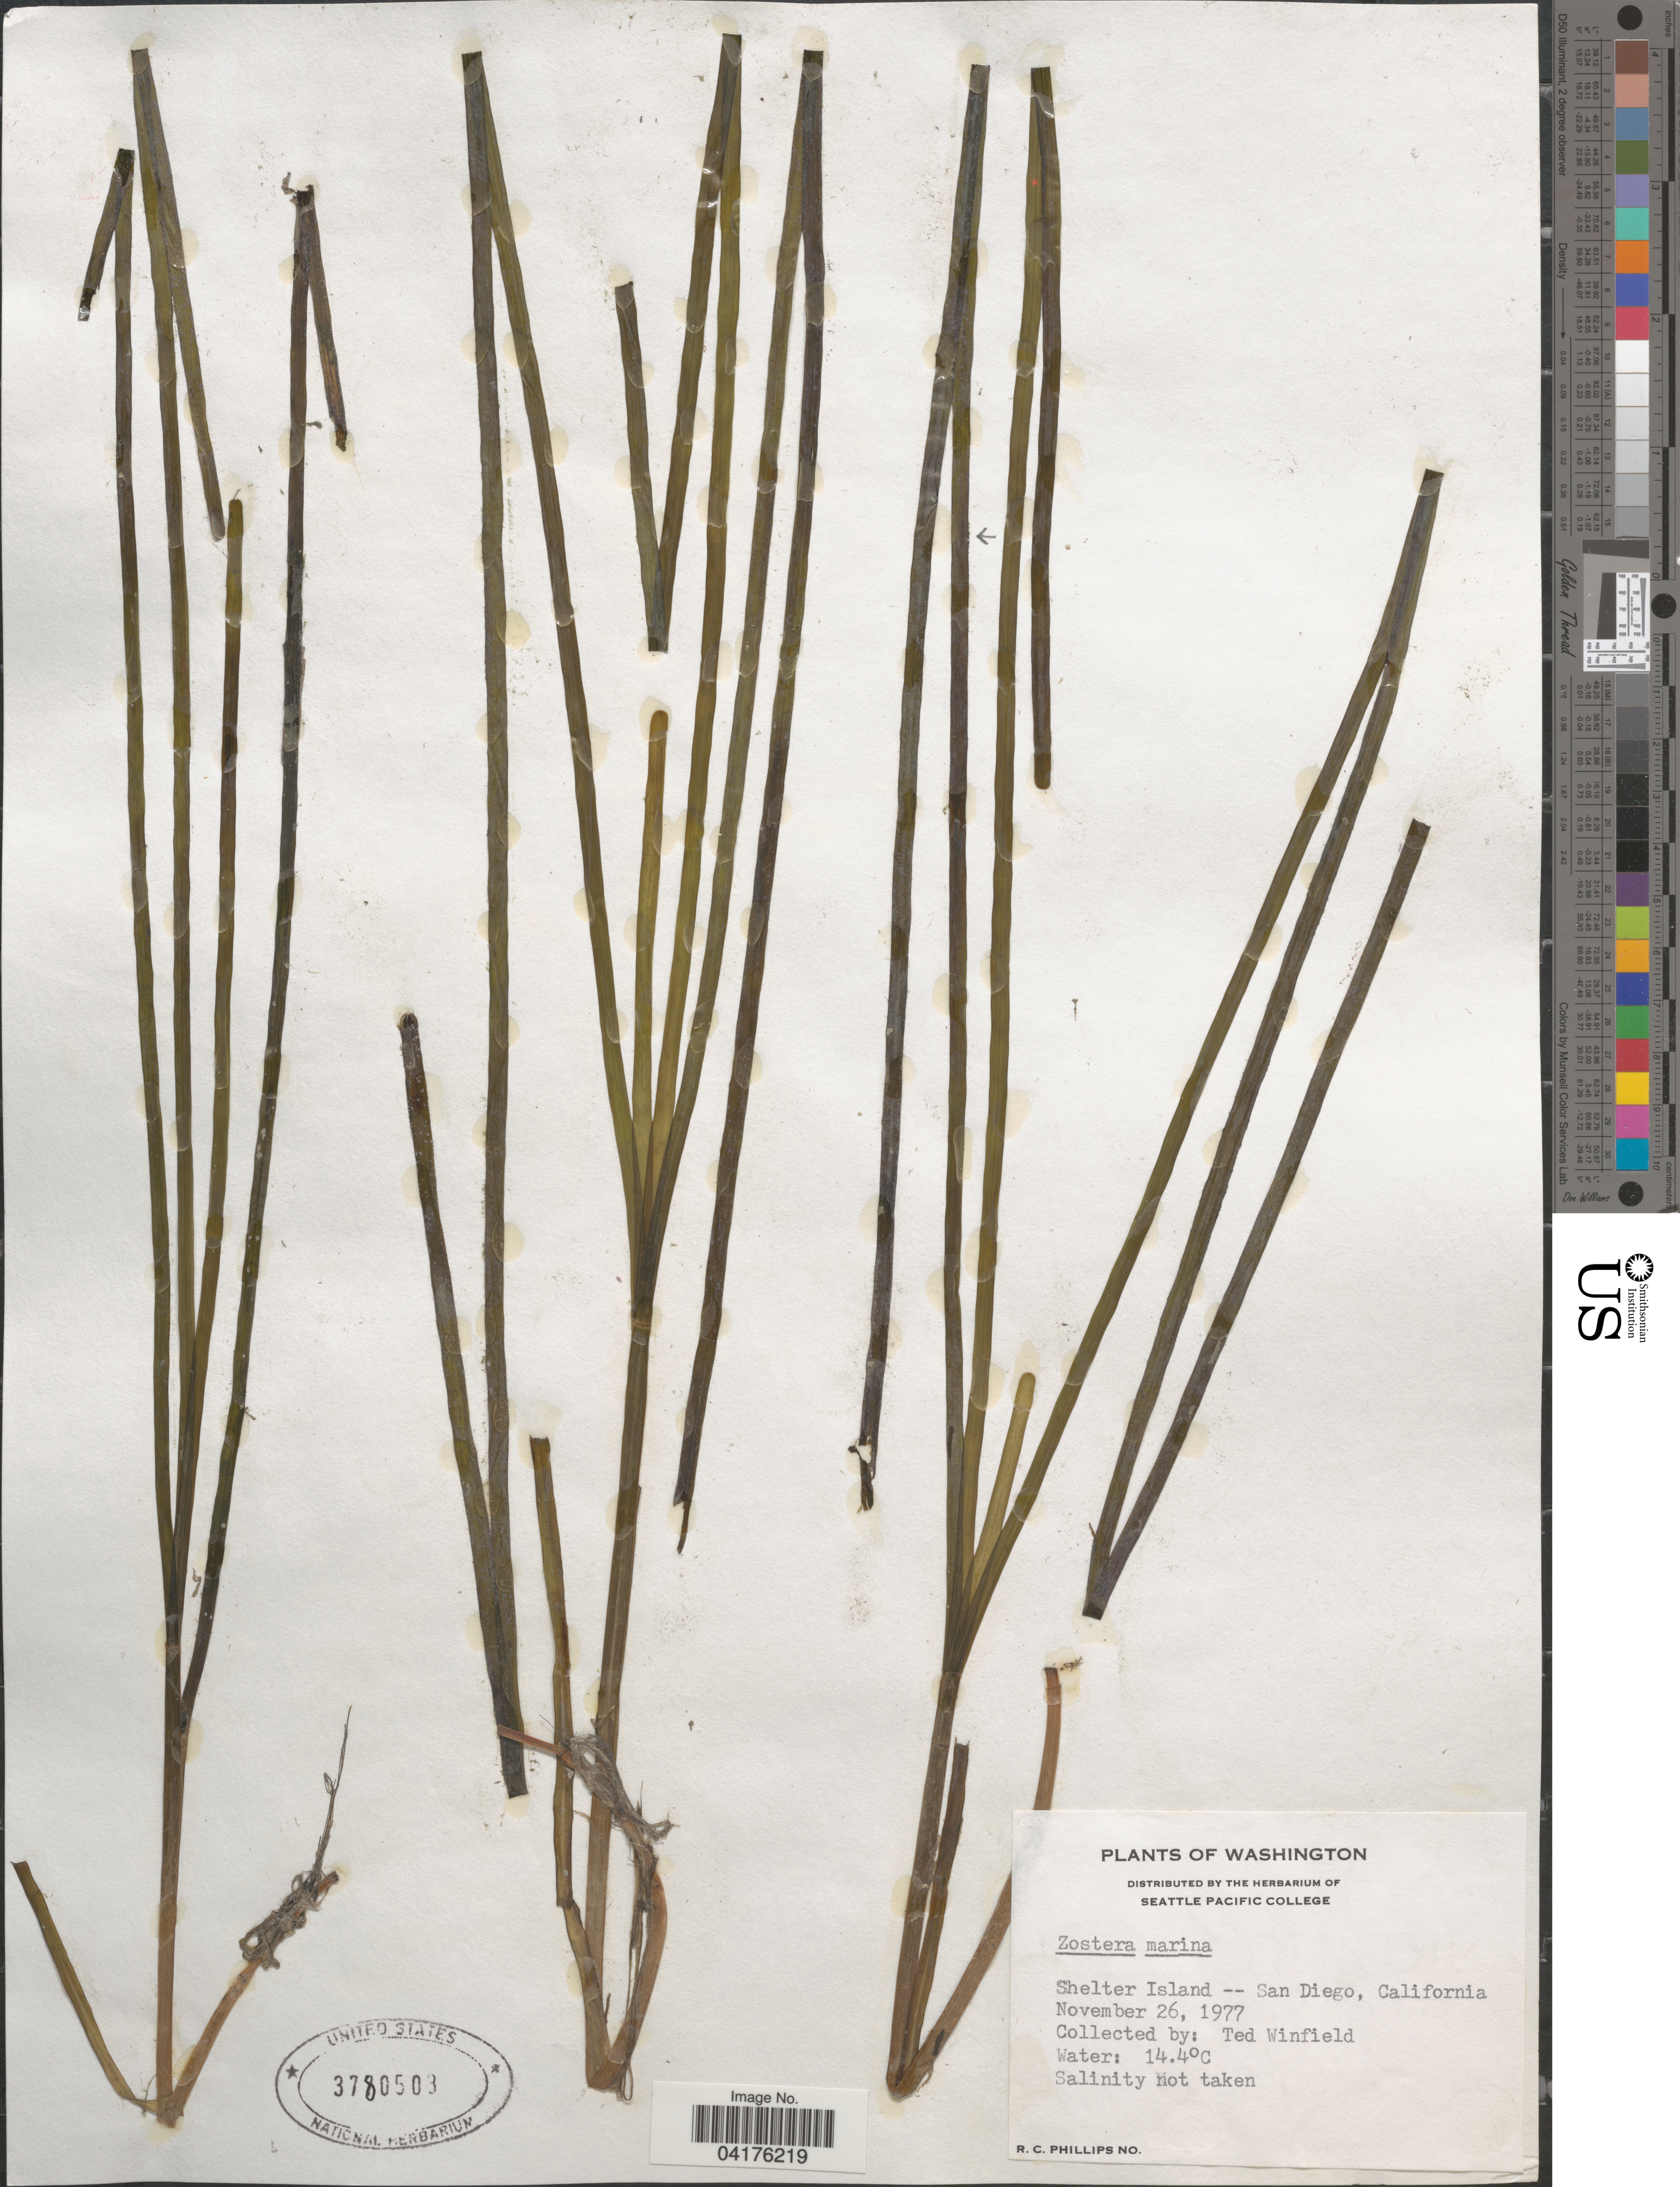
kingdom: Plantae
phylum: Tracheophyta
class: Liliopsida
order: Alismatales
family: Zosteraceae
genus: Zostera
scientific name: Zostera marina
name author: L.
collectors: T. Winfield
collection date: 1977-11-26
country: United States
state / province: California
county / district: San Diego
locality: Shelter Island -- San Diego.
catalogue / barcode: US 3780503